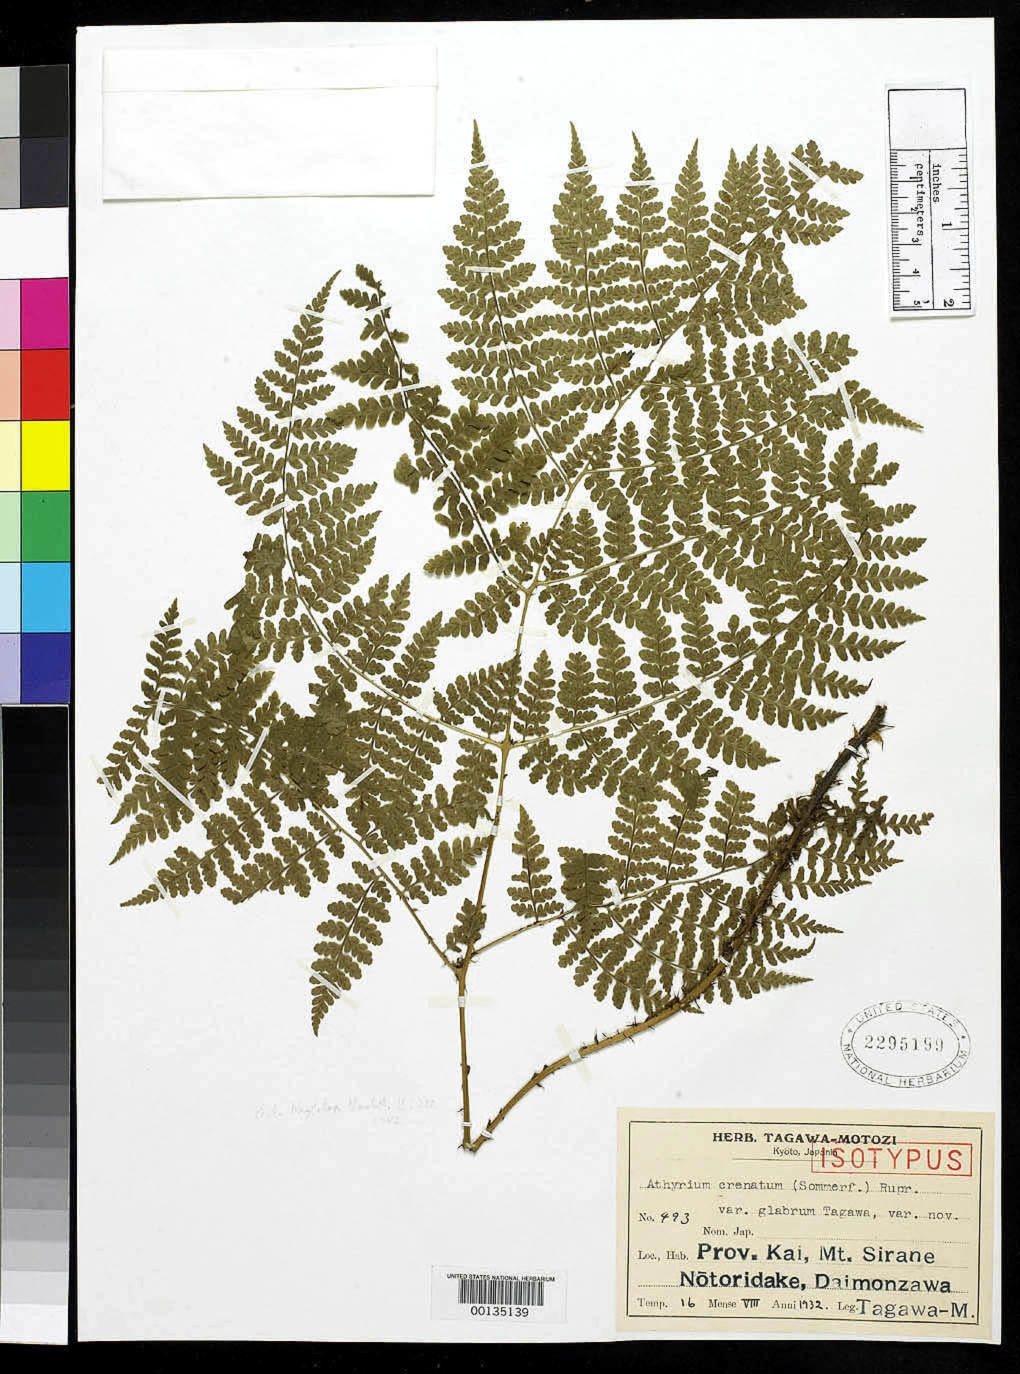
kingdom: Plantae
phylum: Tracheophyta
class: Polypodiopsida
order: Polypodiales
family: Athyriaceae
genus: Athyrium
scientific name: Athyrium crenatum var. glabrum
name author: Tagawa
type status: Isolectotype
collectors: M. Tagawa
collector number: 493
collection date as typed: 16 Aug 1932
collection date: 1932-08-16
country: Japan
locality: Mt. Sirane, Notoridake, Daimonzawa. (Kai)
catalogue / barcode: US 2295199